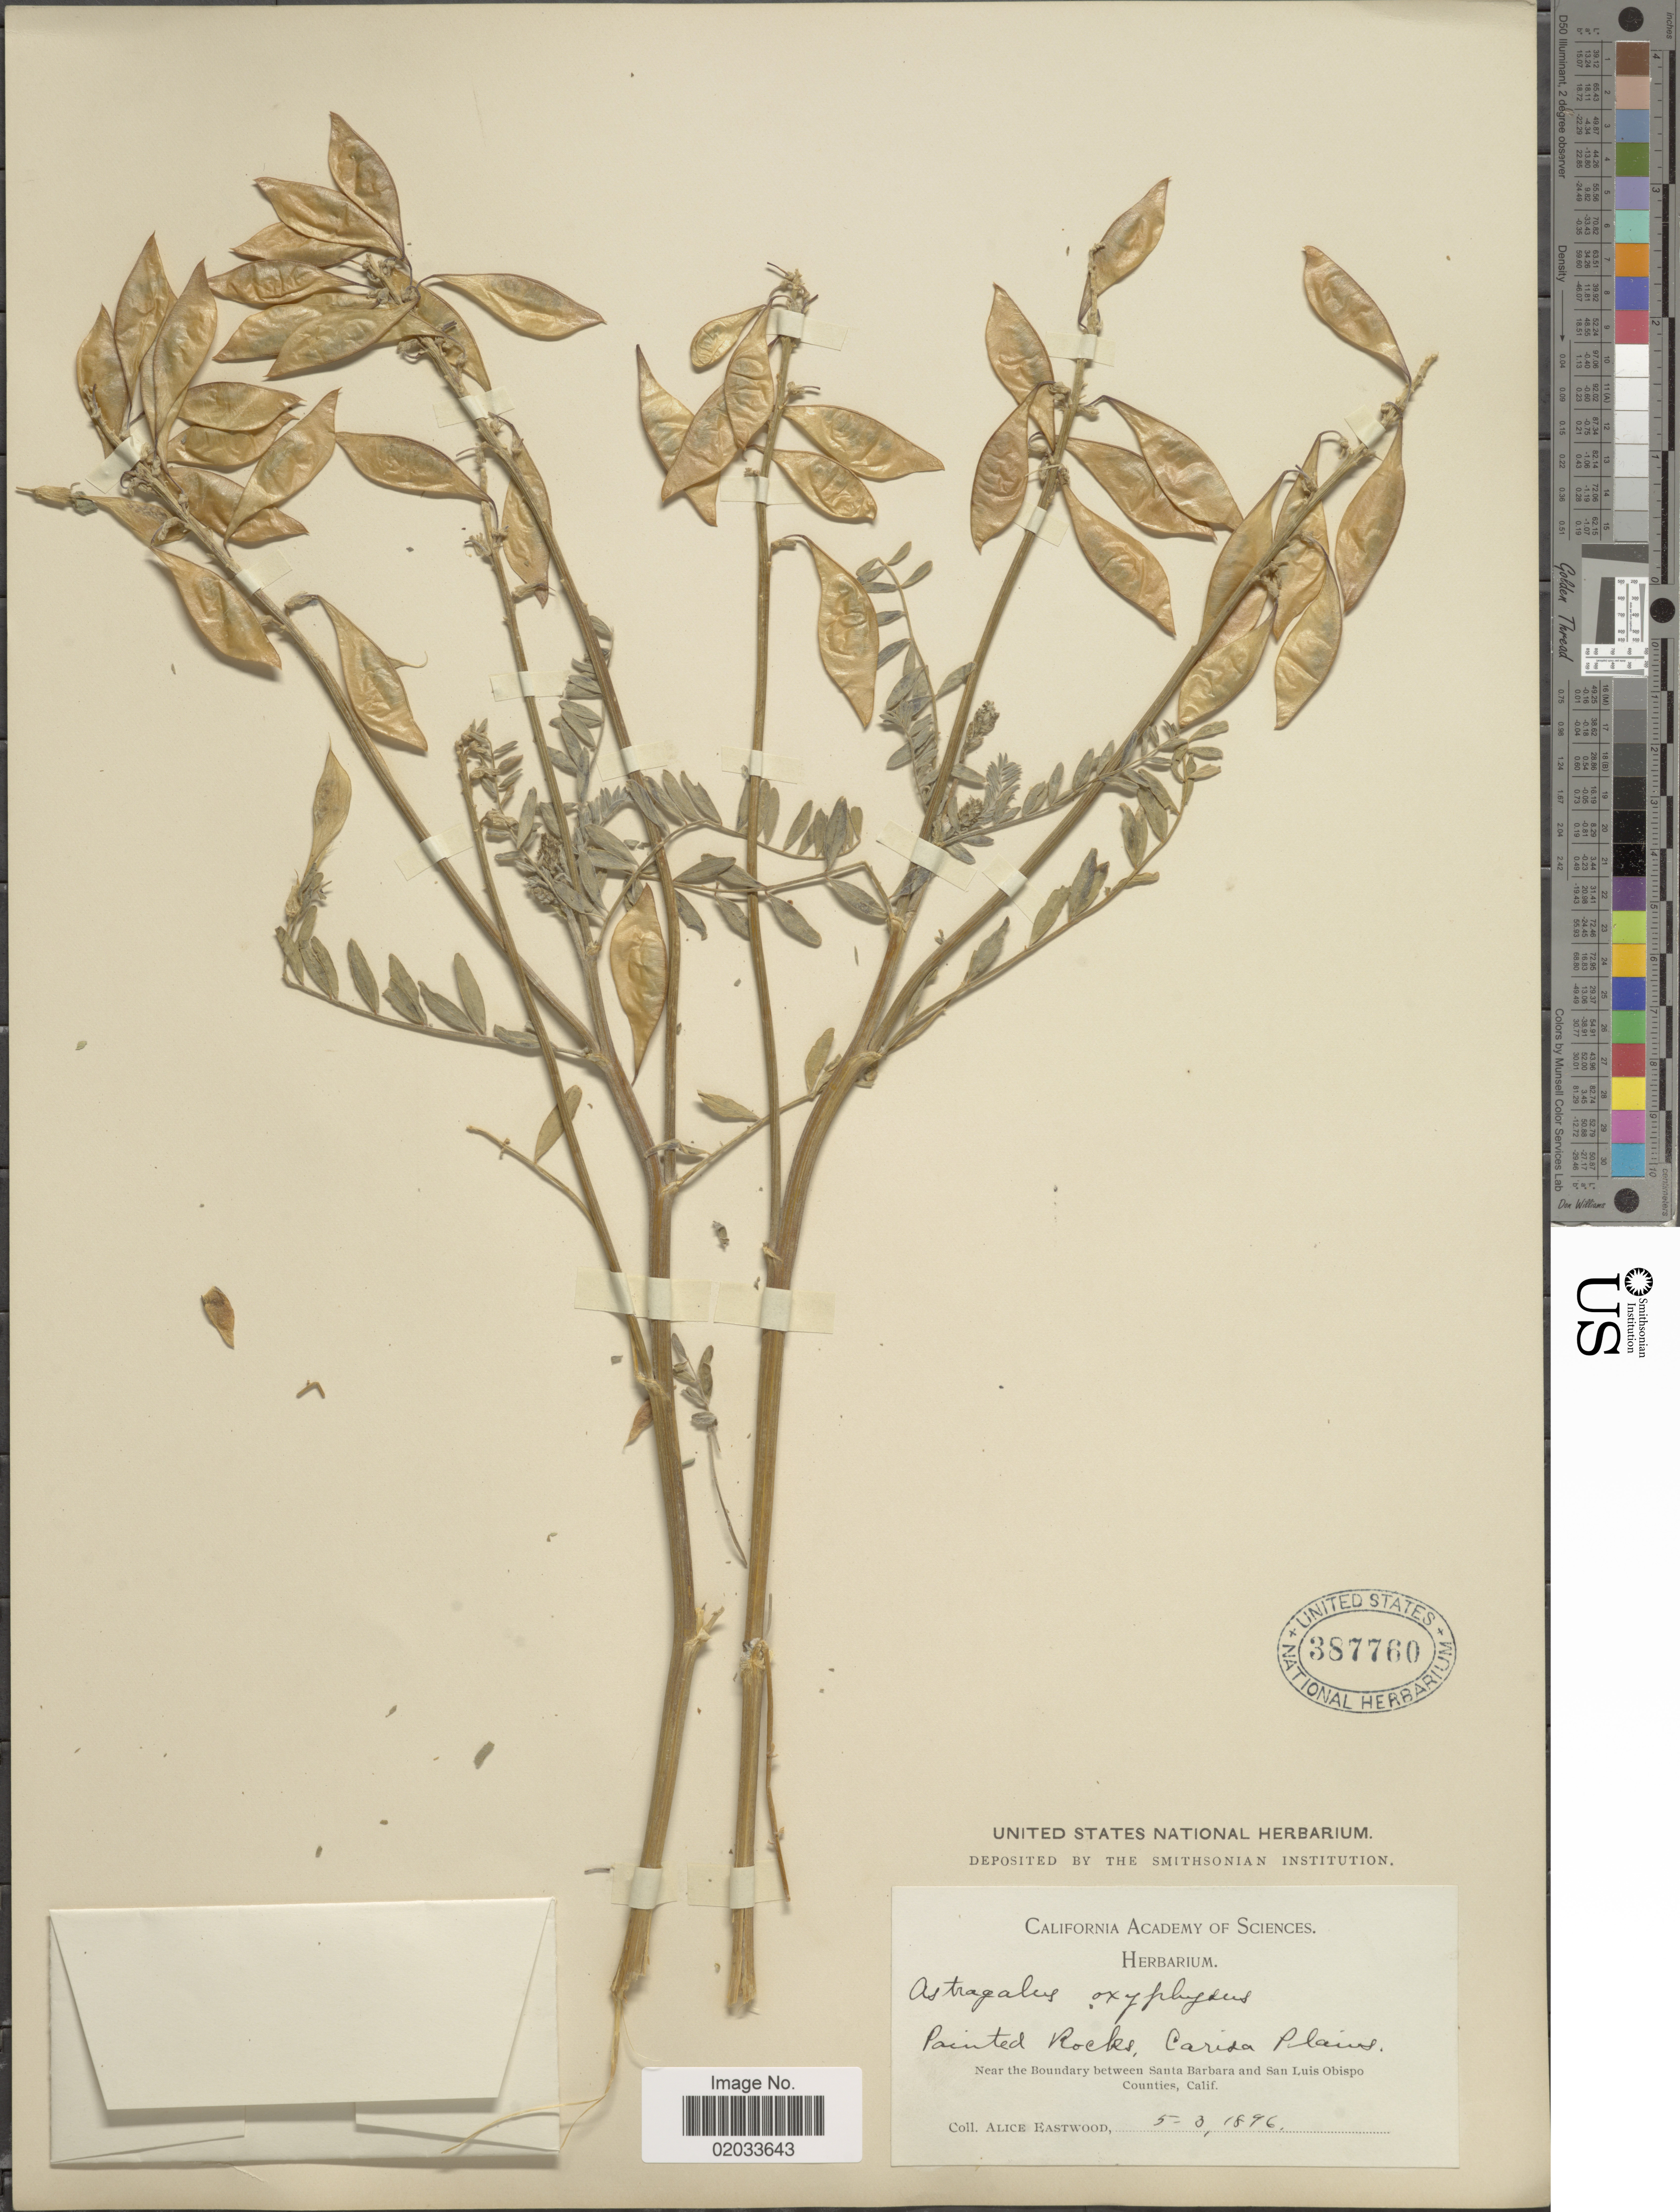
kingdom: Plantae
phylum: Tracheophyta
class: Magnoliopsida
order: Fabales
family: Fabaceae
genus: Astragalus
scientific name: Astragalus oxyphysus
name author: A. Gray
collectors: A. Eastwood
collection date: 1896-05-03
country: United States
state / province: California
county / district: Santa Barbara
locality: Painte Rocks, Carisa Plains, near the Boundary between Santa Barbara and San Luis Obispo Counties.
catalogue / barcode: US 387760